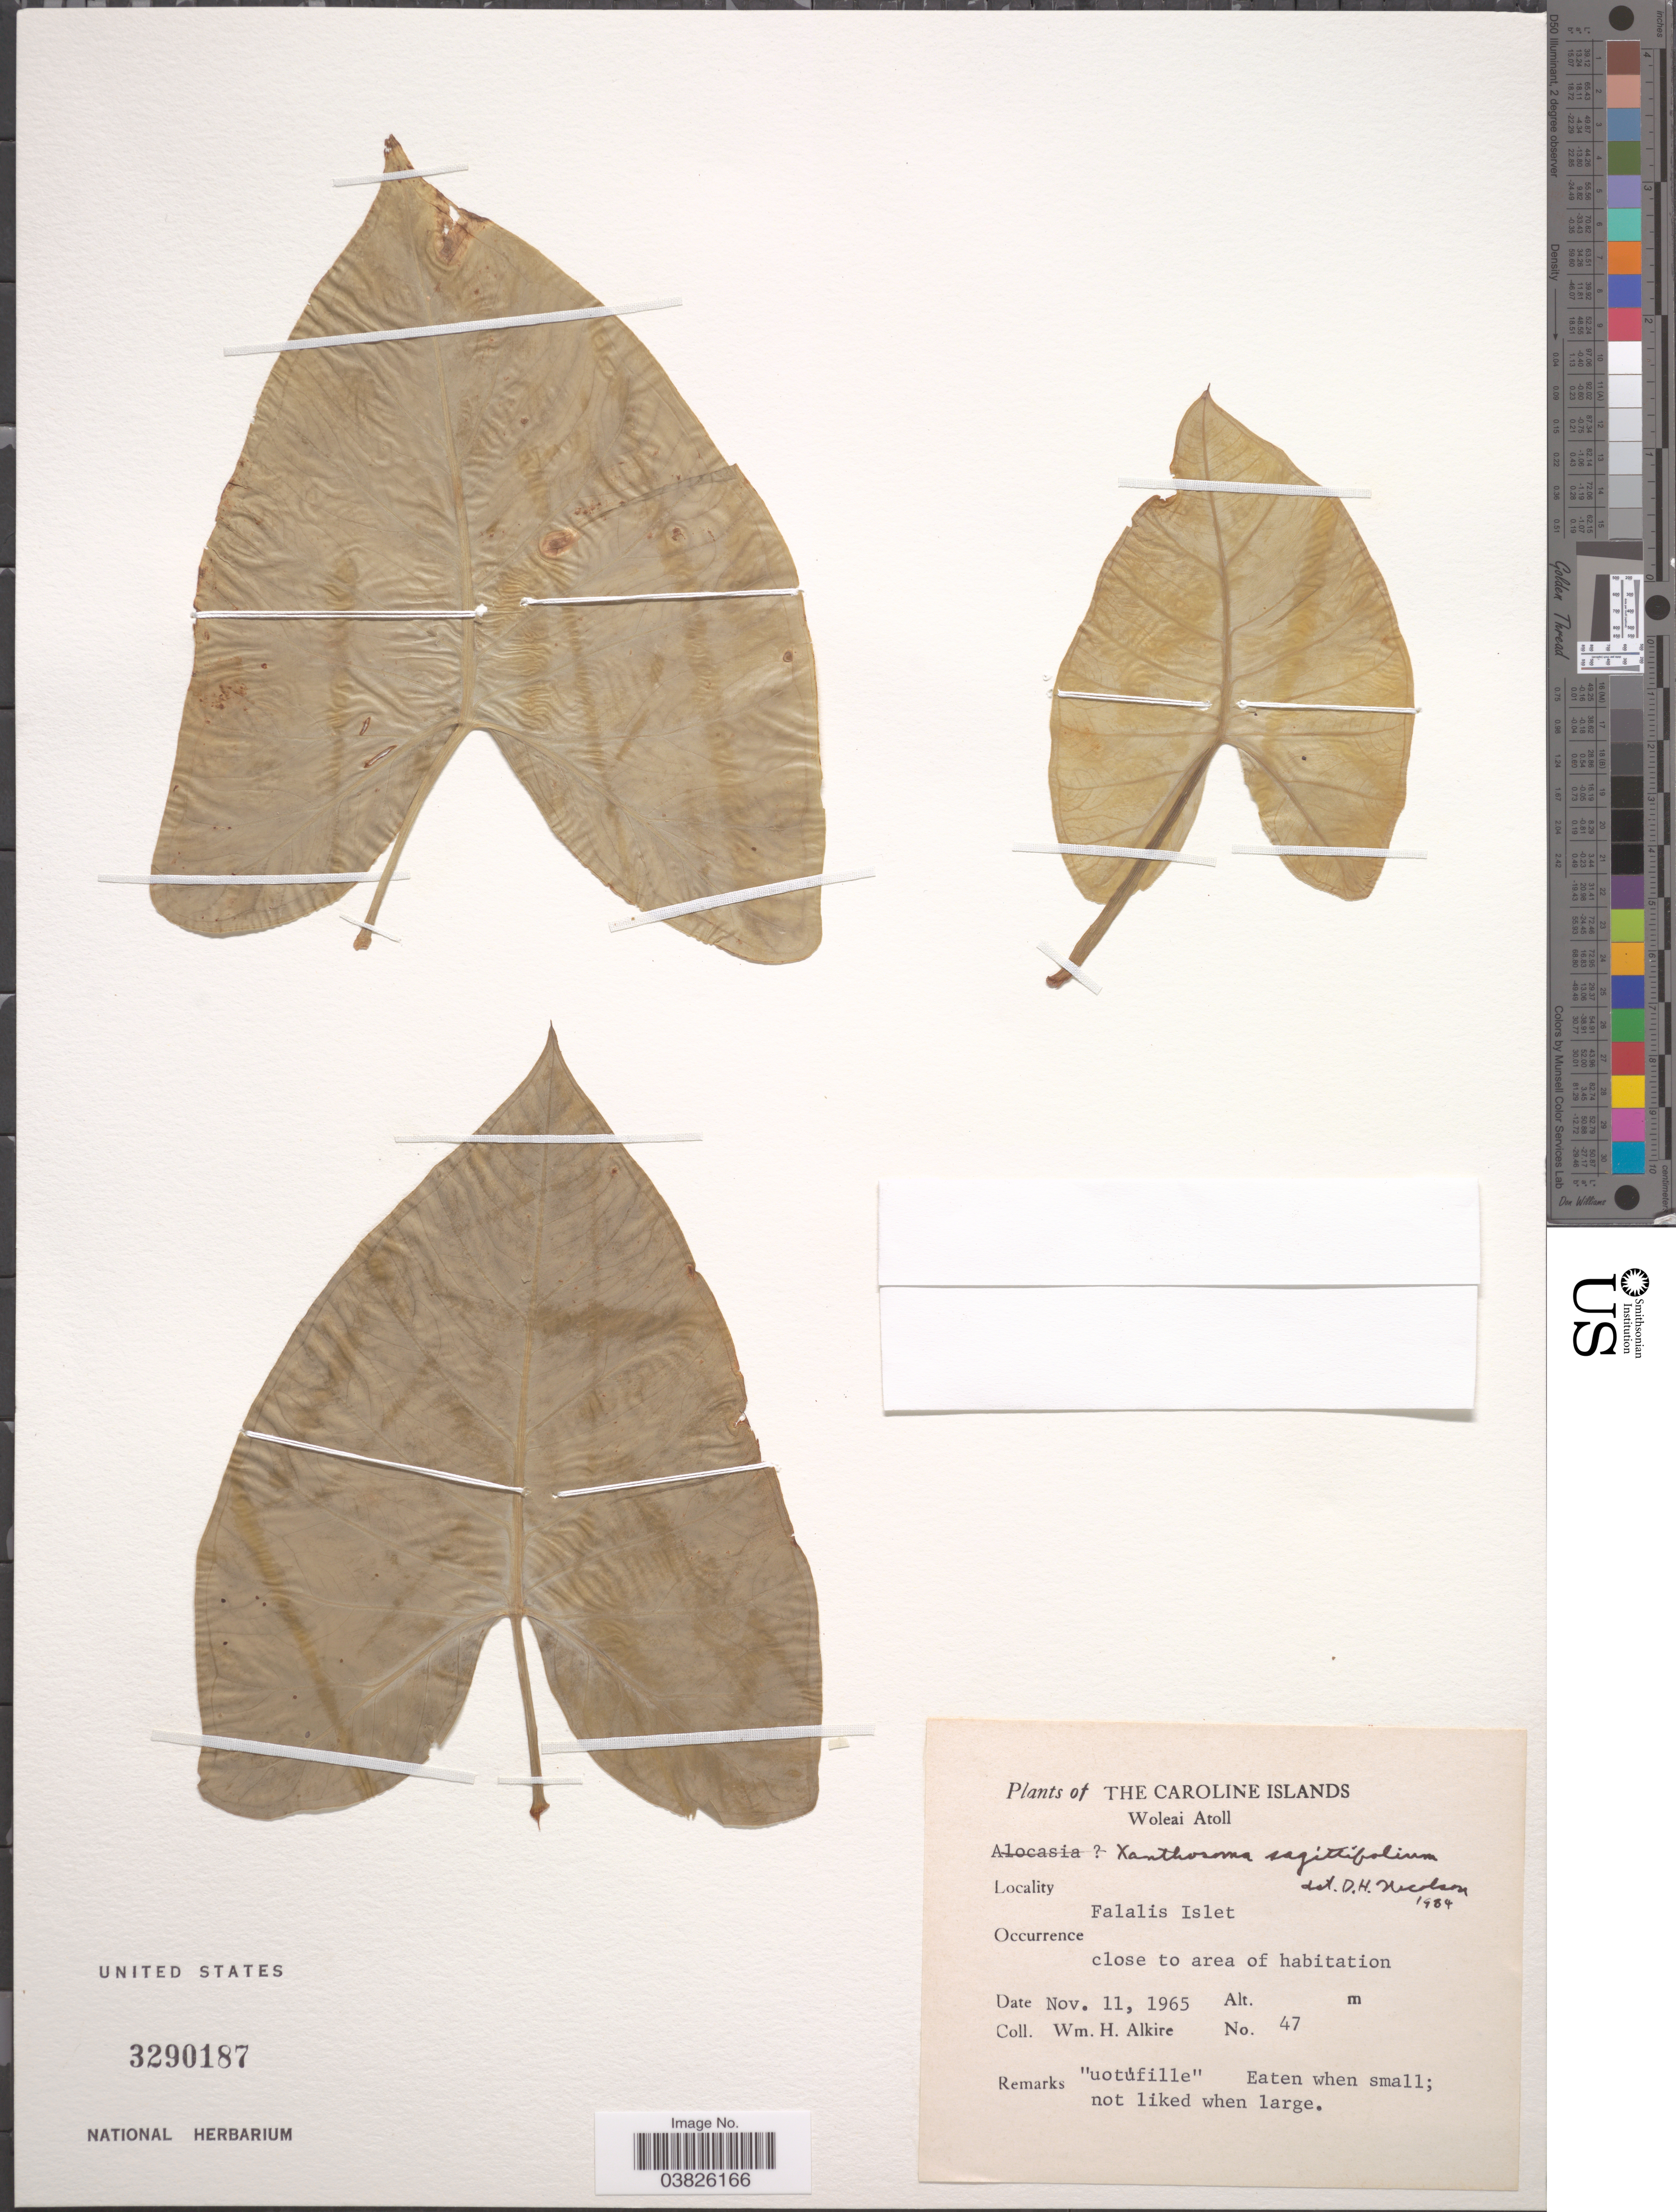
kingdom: Plantae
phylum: Tracheophyta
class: Liliopsida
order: Alismatales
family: Araceae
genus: Xanthosoma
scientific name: Xanthosoma sagittifolium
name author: (L.) Schott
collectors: W. Alkire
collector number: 47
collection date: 1965-11-11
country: Micronesia, Federated States of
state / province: Yap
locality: The Caroline Islands. Woleai Atoll. Falalis Islet.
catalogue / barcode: US 3290187